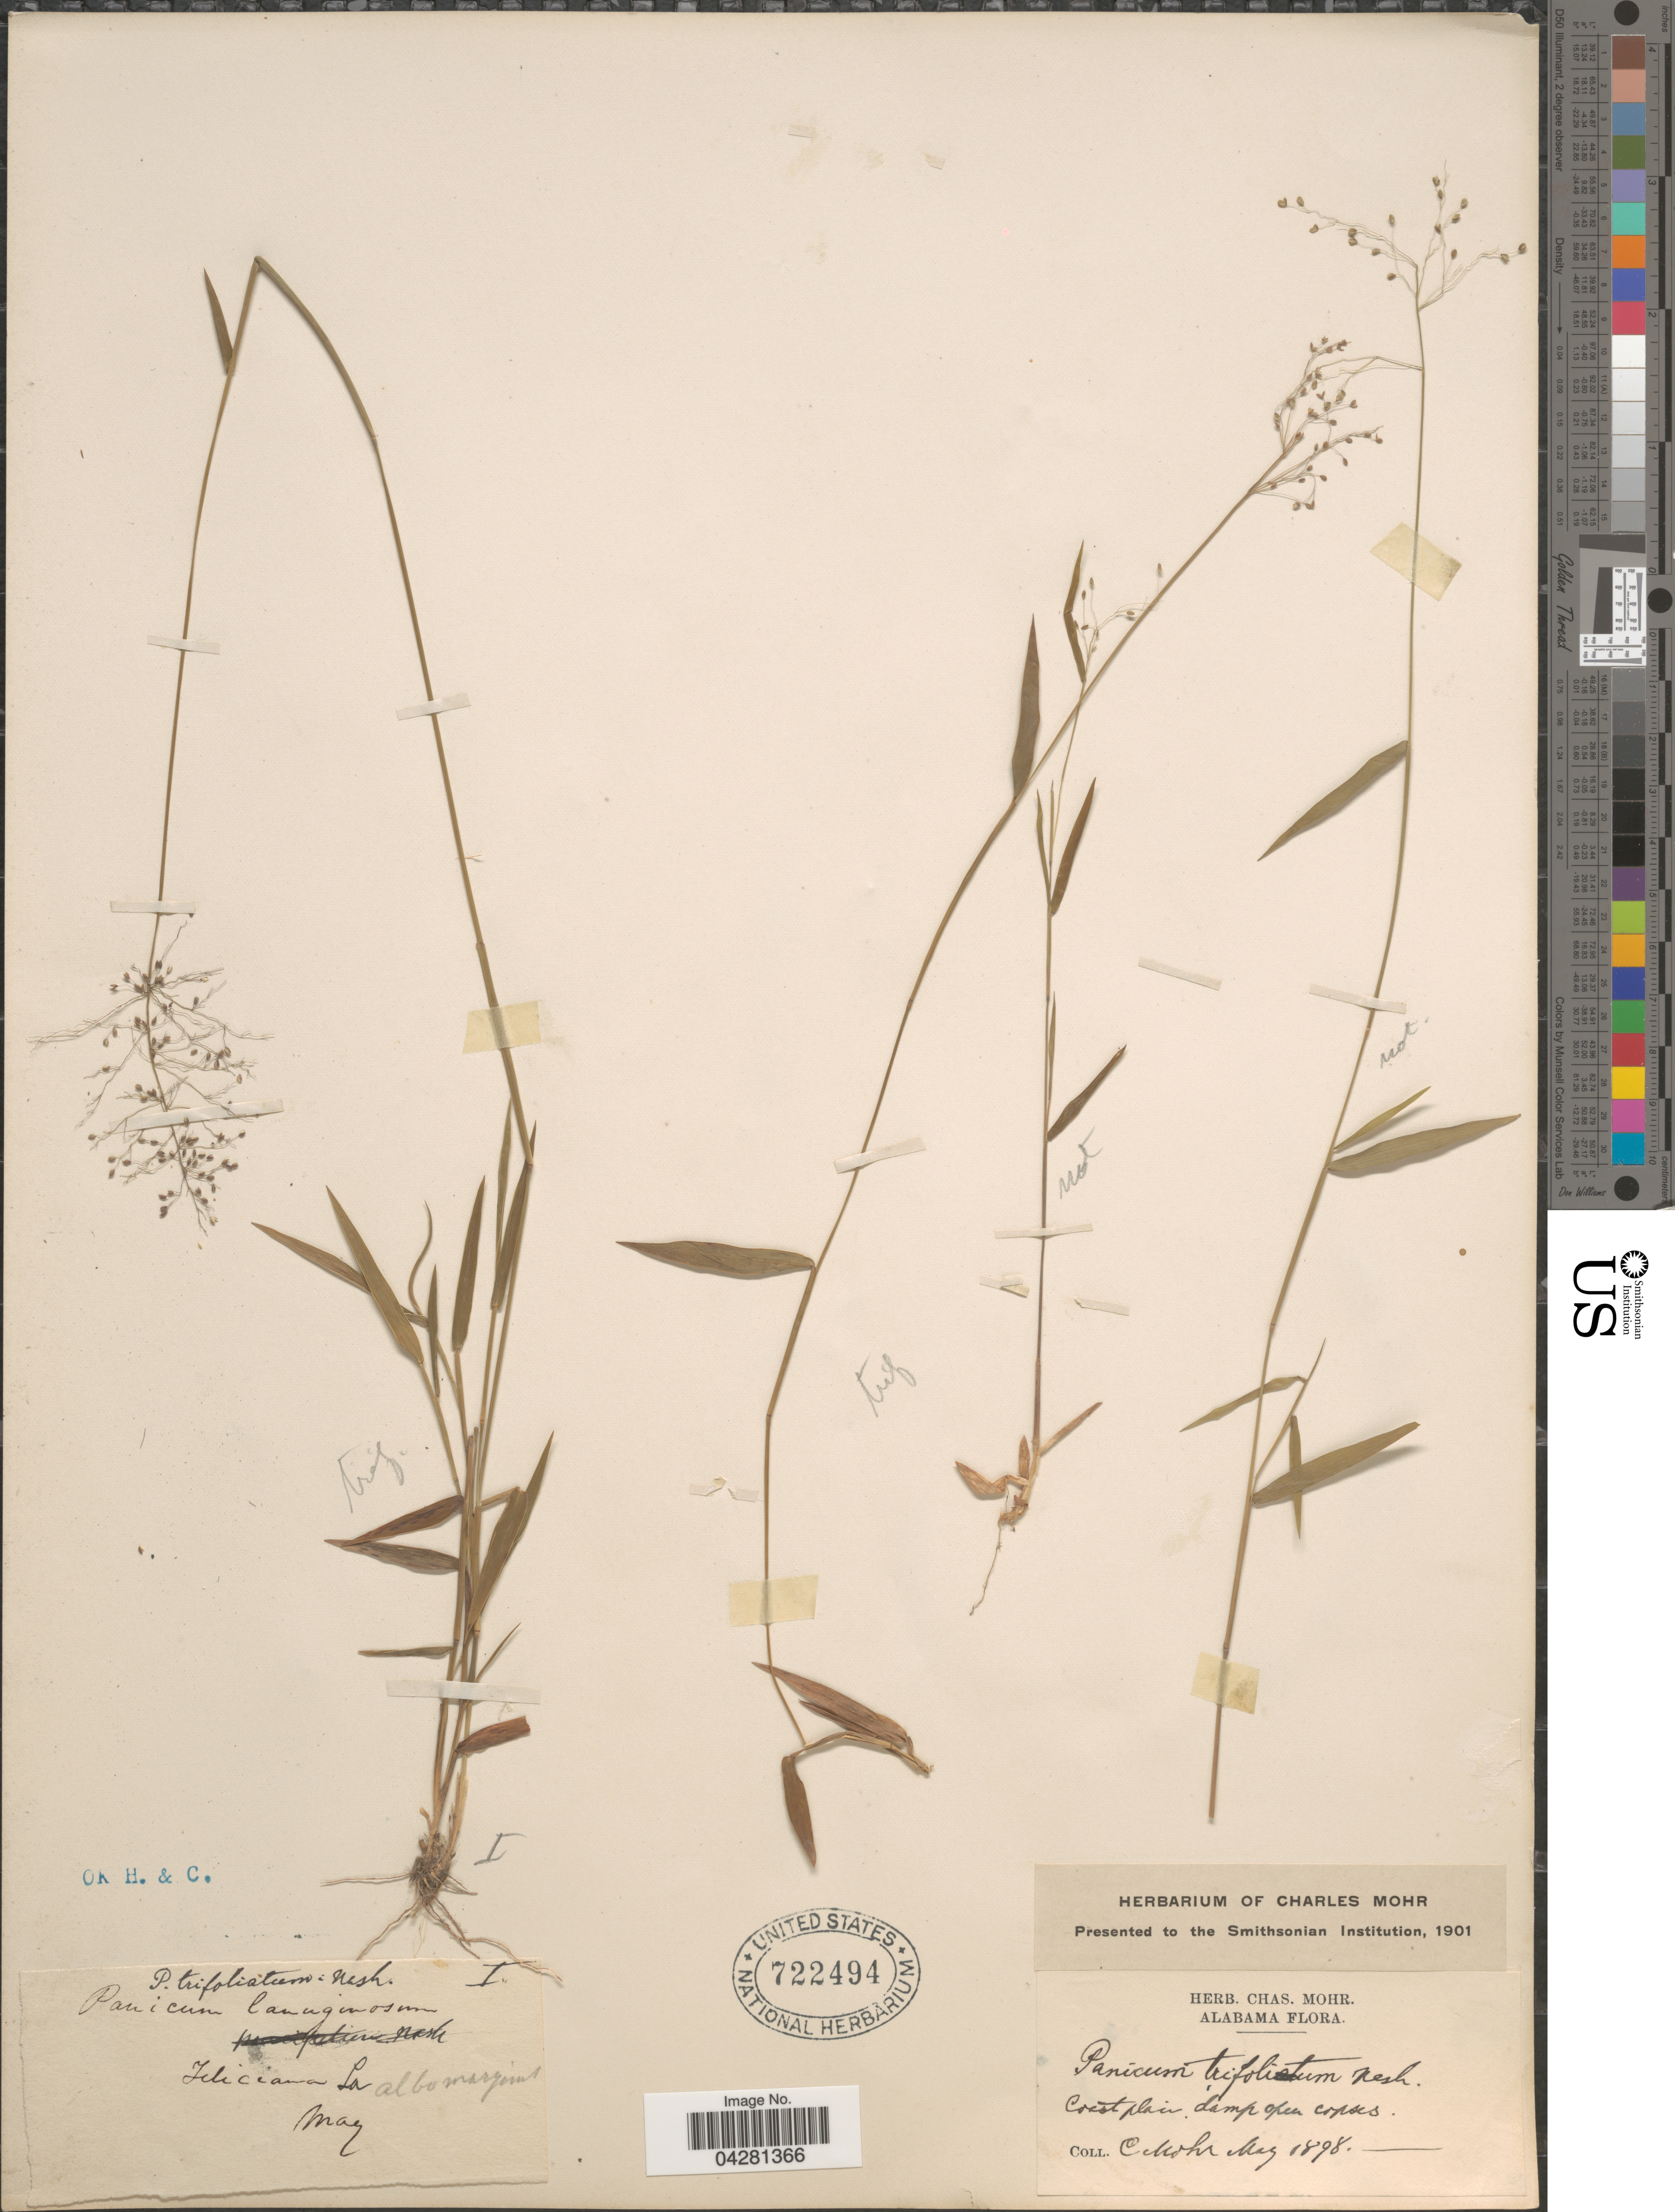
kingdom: Plantae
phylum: Tracheophyta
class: Liliopsida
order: Poales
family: Poaceae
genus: Dichanthelium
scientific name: Dichanthelium dichotomum var. unciphyllum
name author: (Trin.) Davidse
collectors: C. T. Mohr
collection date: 1898-05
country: United States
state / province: Alabama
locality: Coast plain.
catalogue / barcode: US 722494